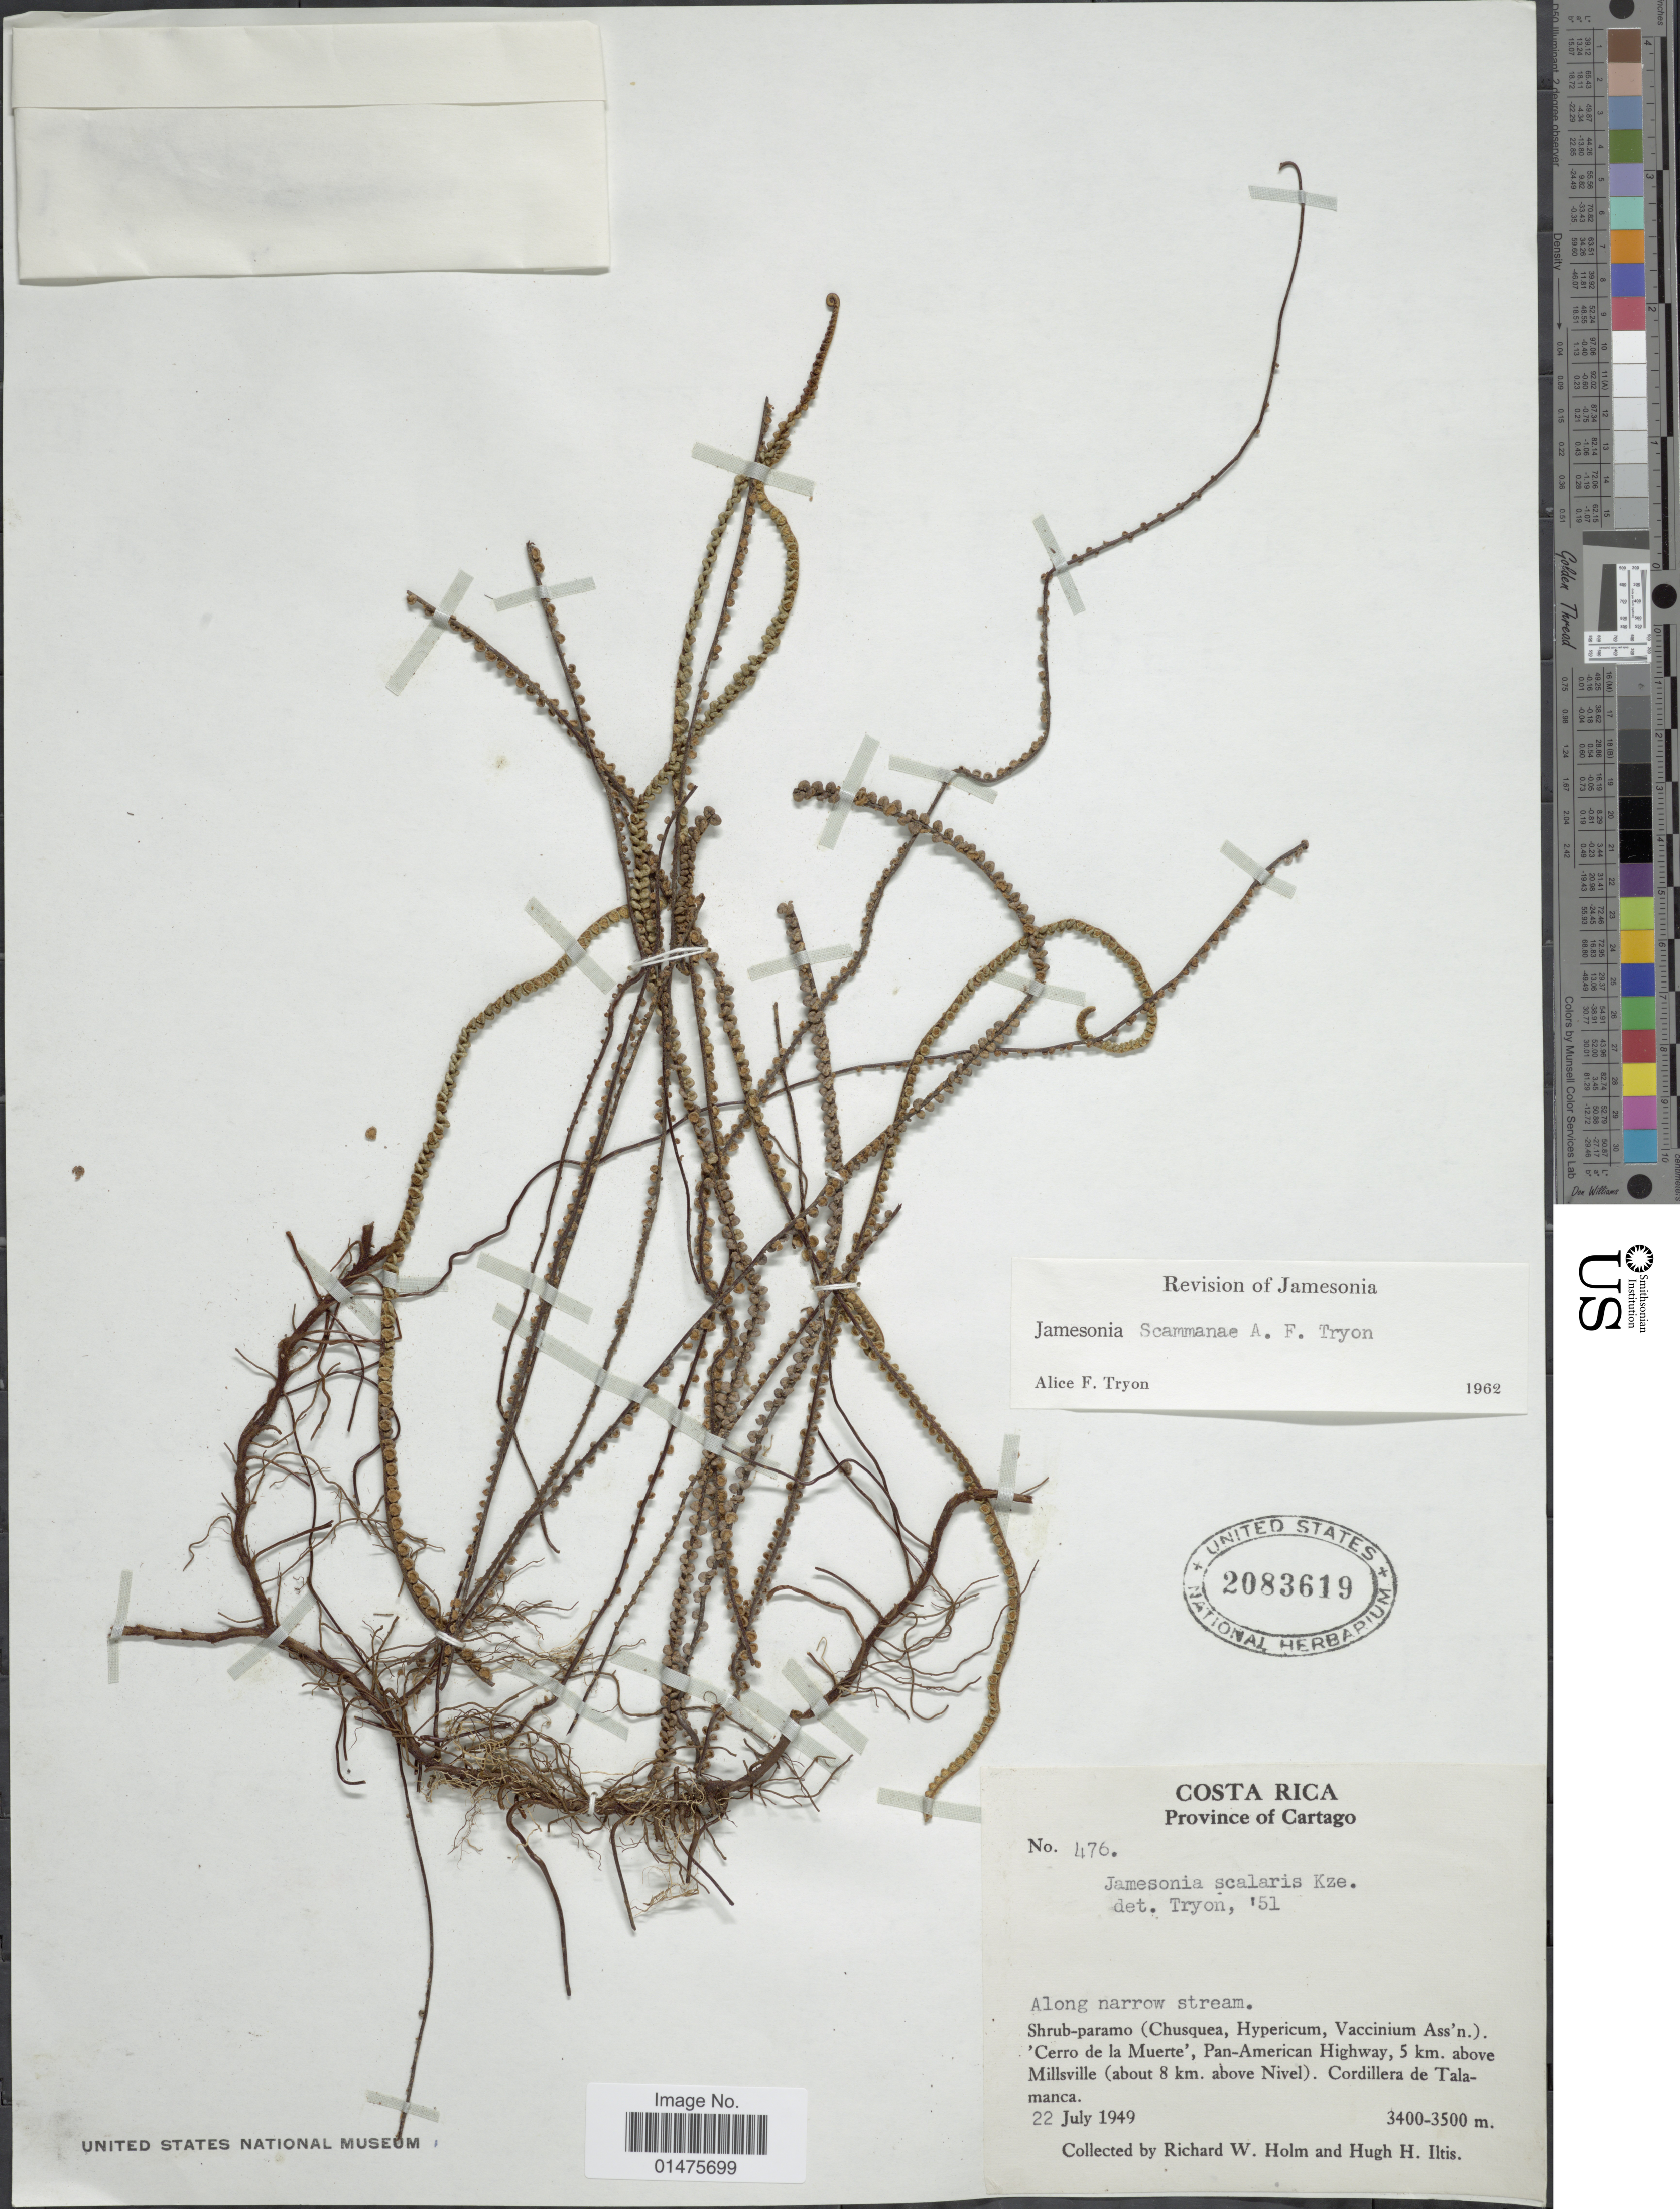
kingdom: Plantae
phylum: Tracheophyta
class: Polypodiopsida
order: Polypodiales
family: Pteridaceae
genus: Jamesonia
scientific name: Jamesonia scammanae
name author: A.F. Tryon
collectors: R. W. Holm & H. H. Iltis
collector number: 476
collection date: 1949-07-22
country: Costa Rica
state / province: Cartago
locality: Along narrow stream, 'Cerro de la Muerte', Pan-American Highway, 5 km. above Millsville (about 8 km. above Nivel). Cordillera de Talamanca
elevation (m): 3400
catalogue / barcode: US 2083619